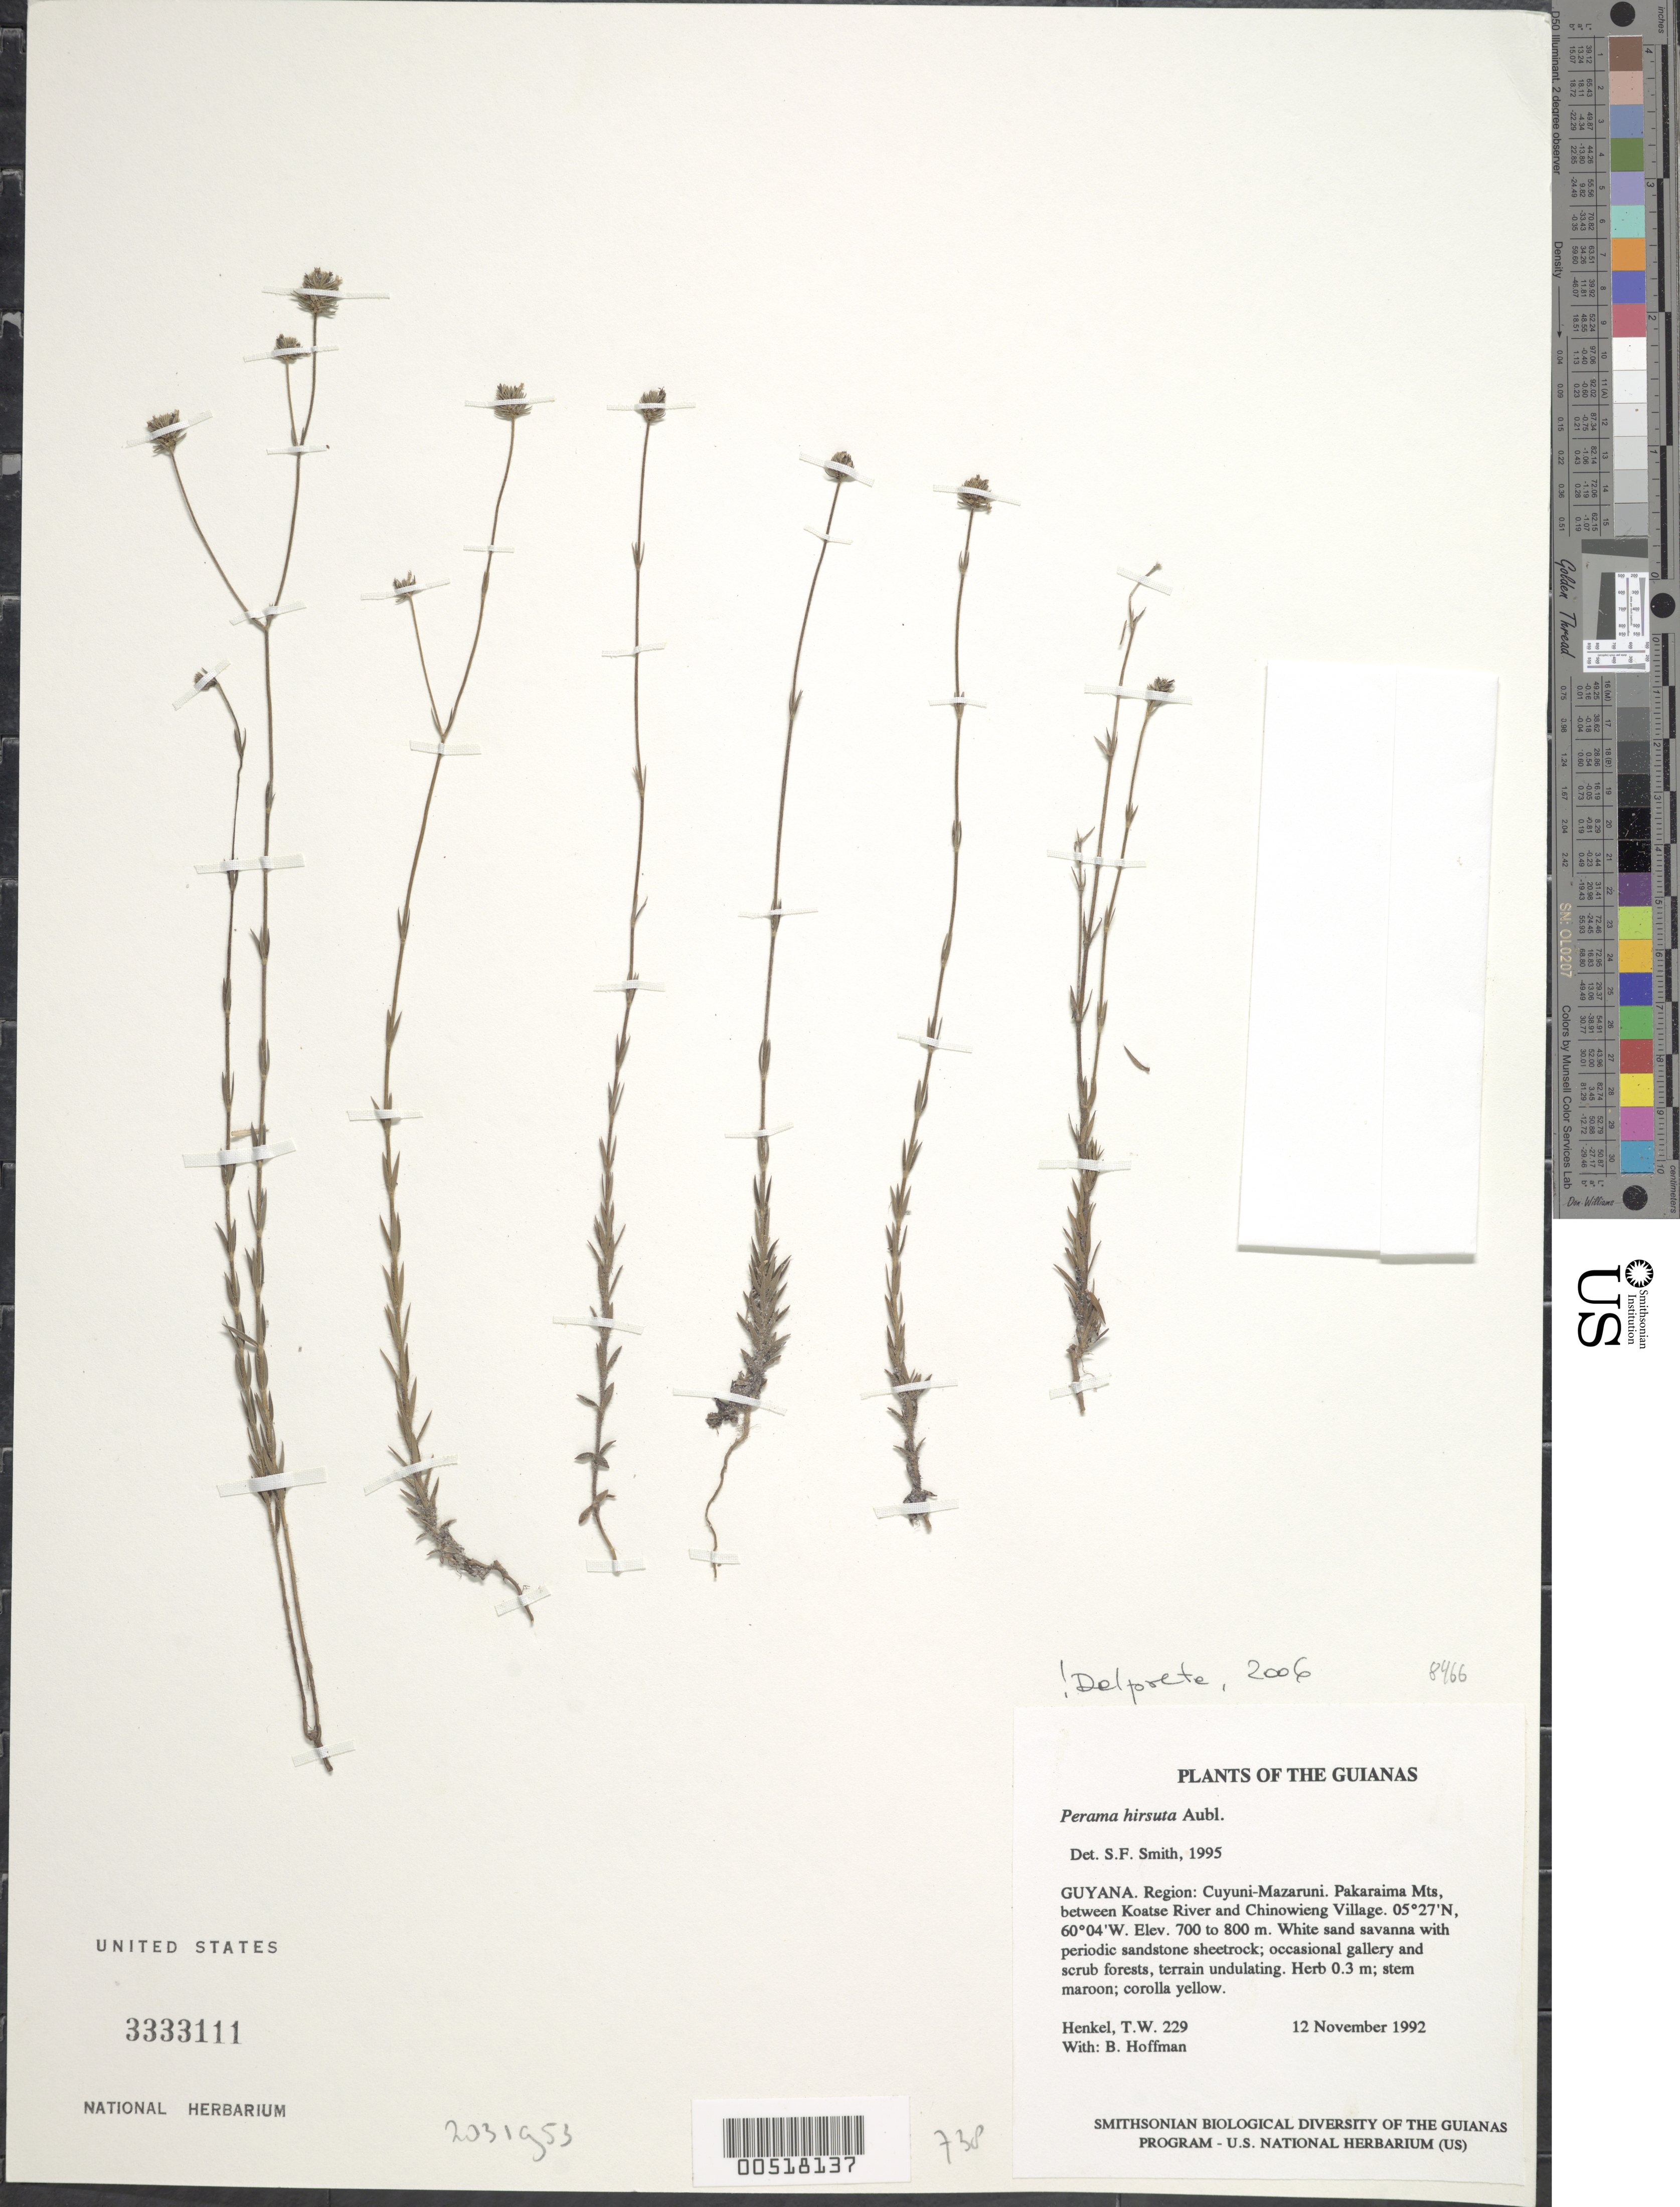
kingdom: Plantae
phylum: Tracheophyta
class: Magnoliopsida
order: Gentianales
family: Rubiaceae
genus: Perama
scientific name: Perama hirsuta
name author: Aubl.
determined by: Delprete, P. G., Herb. de Guyane Cay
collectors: T. Henkel & B. Hoffman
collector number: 229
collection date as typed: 12 November 1992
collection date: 1992-11-12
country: Guyana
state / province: Cuyuni-Mazaruni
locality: Pakaraima Mts, between Koatse River and Chinowieng Village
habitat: White sand savanna with periodic sandstone sheetrock; occasional gallery and scrub forests, terrain undulating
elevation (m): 700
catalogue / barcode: US 3333111